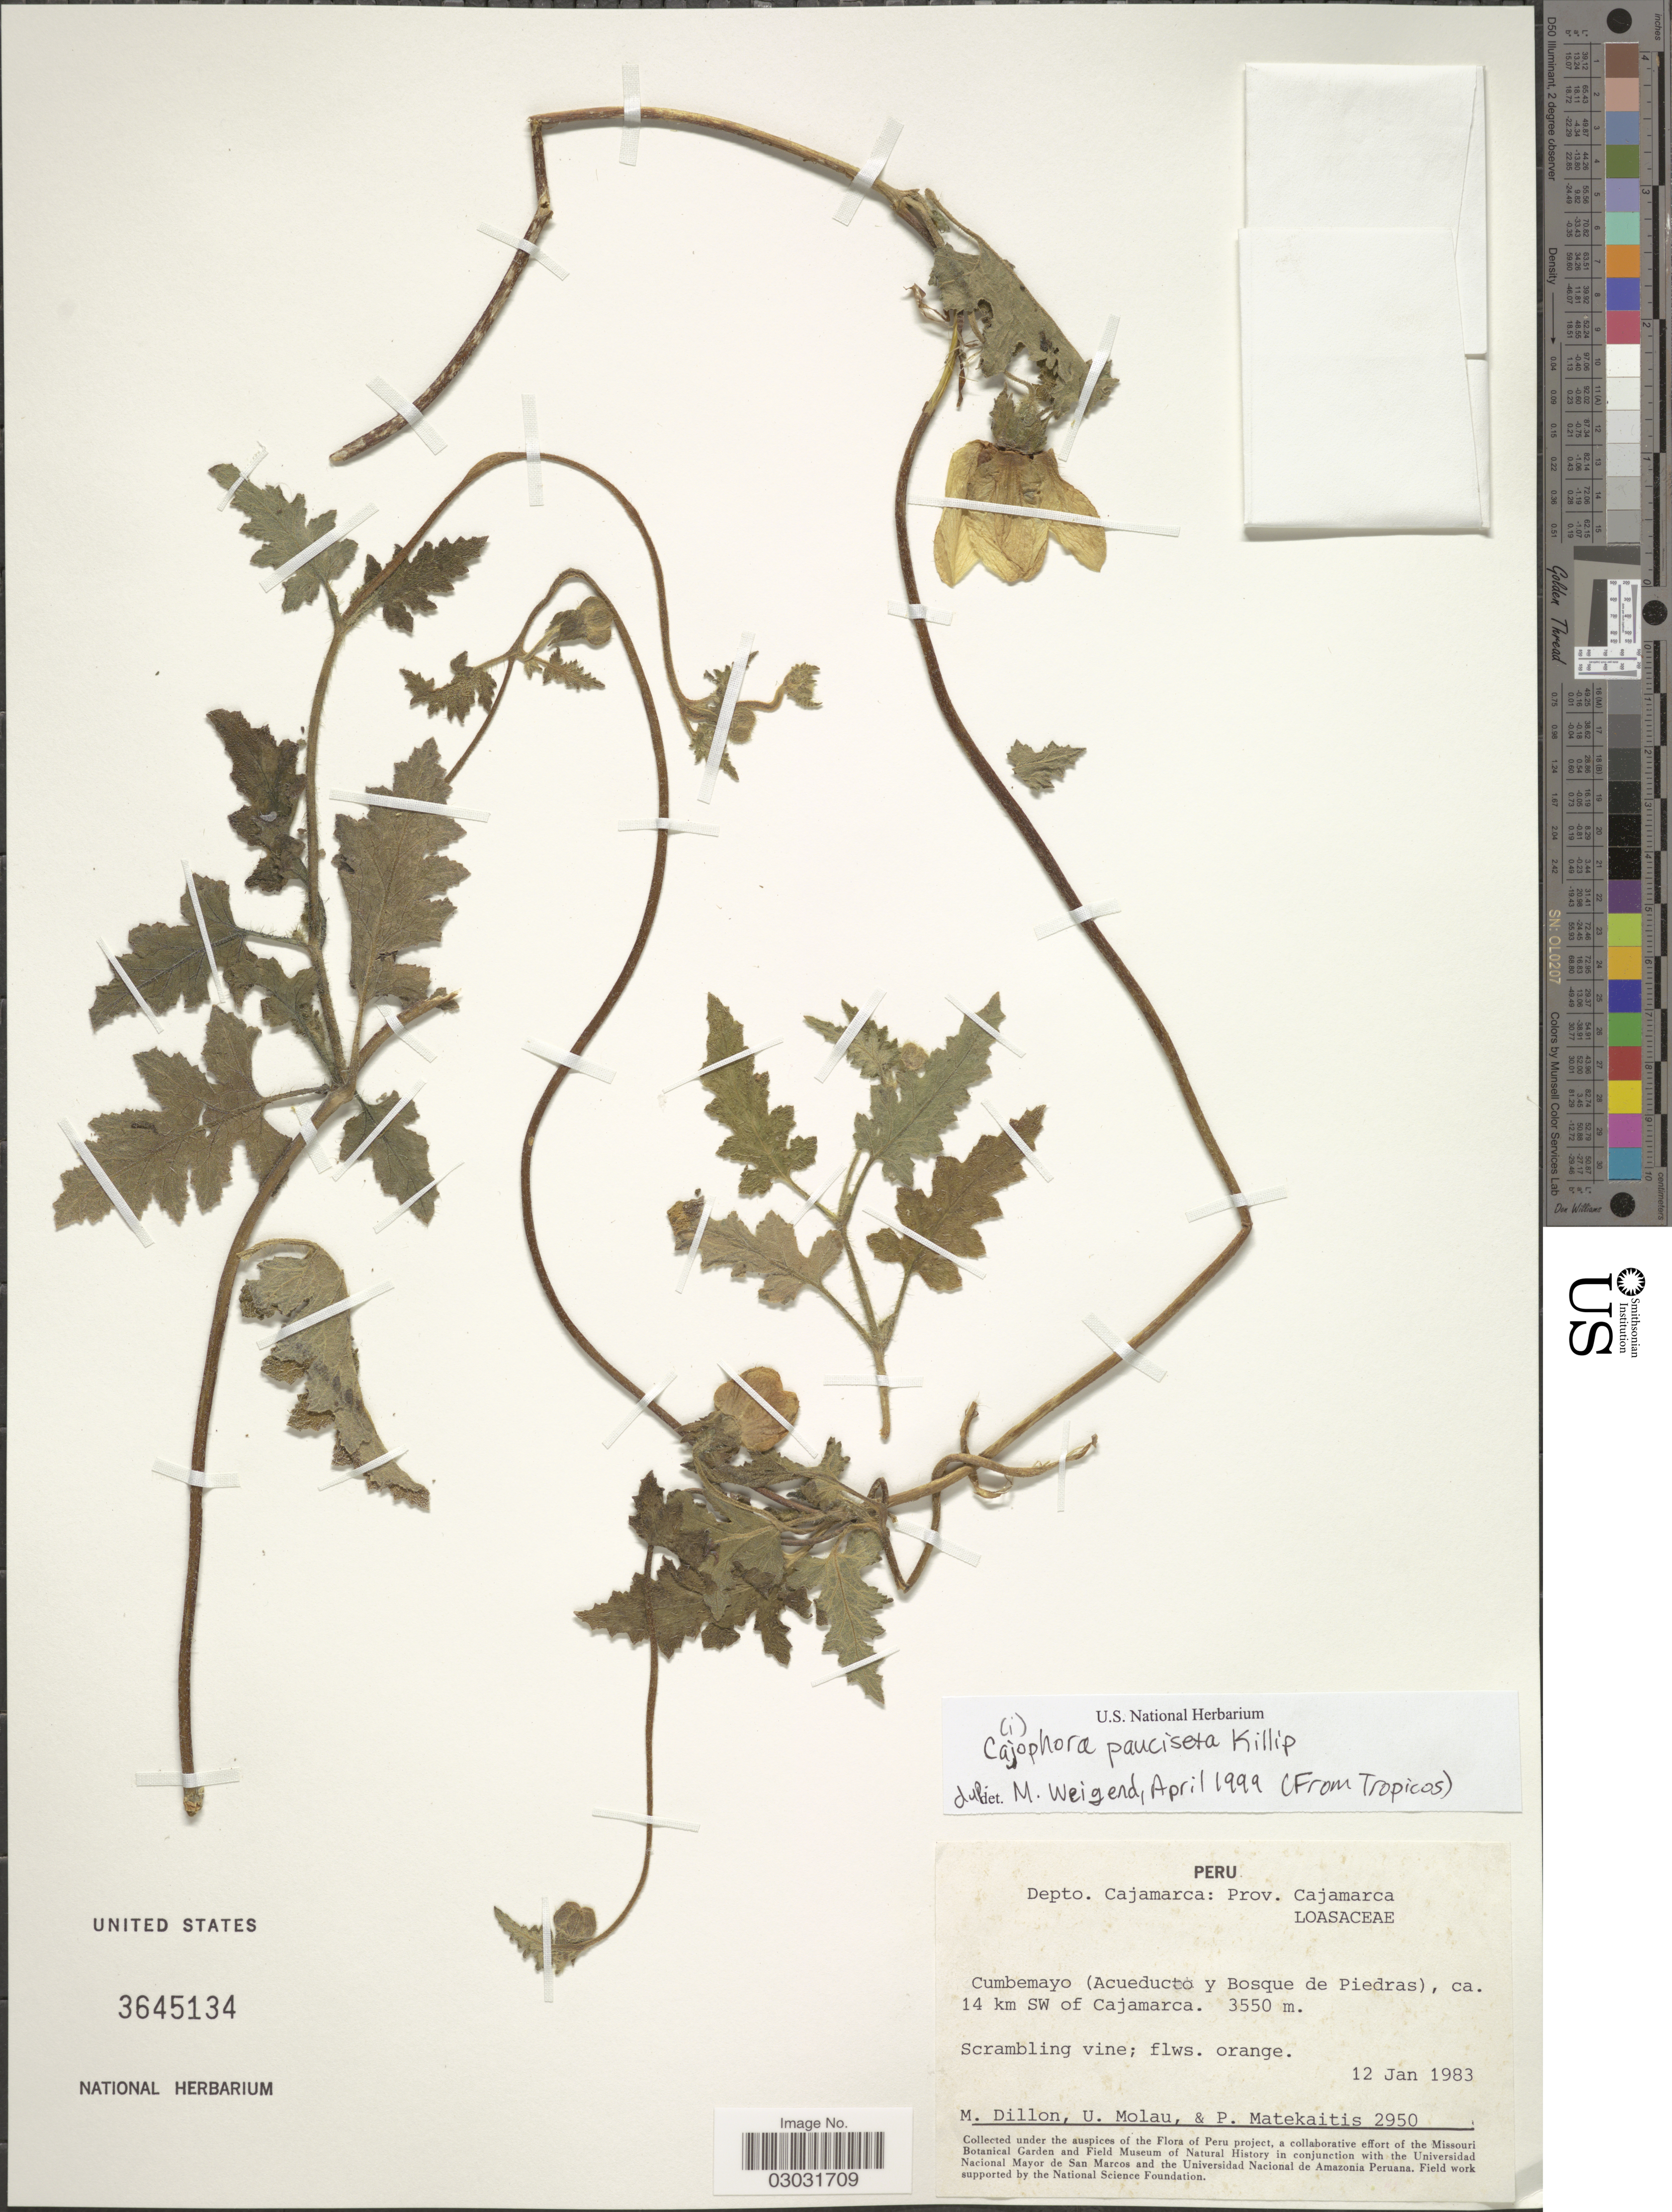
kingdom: Plantae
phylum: Tracheophyta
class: Magnoliopsida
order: Cornales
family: Loasaceae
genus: Caiophora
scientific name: Caiophora pauciseta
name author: Killip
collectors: M. O. Dillon, U. Molau & P. Matekaitis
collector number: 2950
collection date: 1983-01-12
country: Peru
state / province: Cajamarca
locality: Depto. Cajamarca: Prov. Cajamarca. Cumbemayo (Acueducto y Bosque de Piedras), ca. 14 km SW of Cajamarca.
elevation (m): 3550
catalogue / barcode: US 3645134